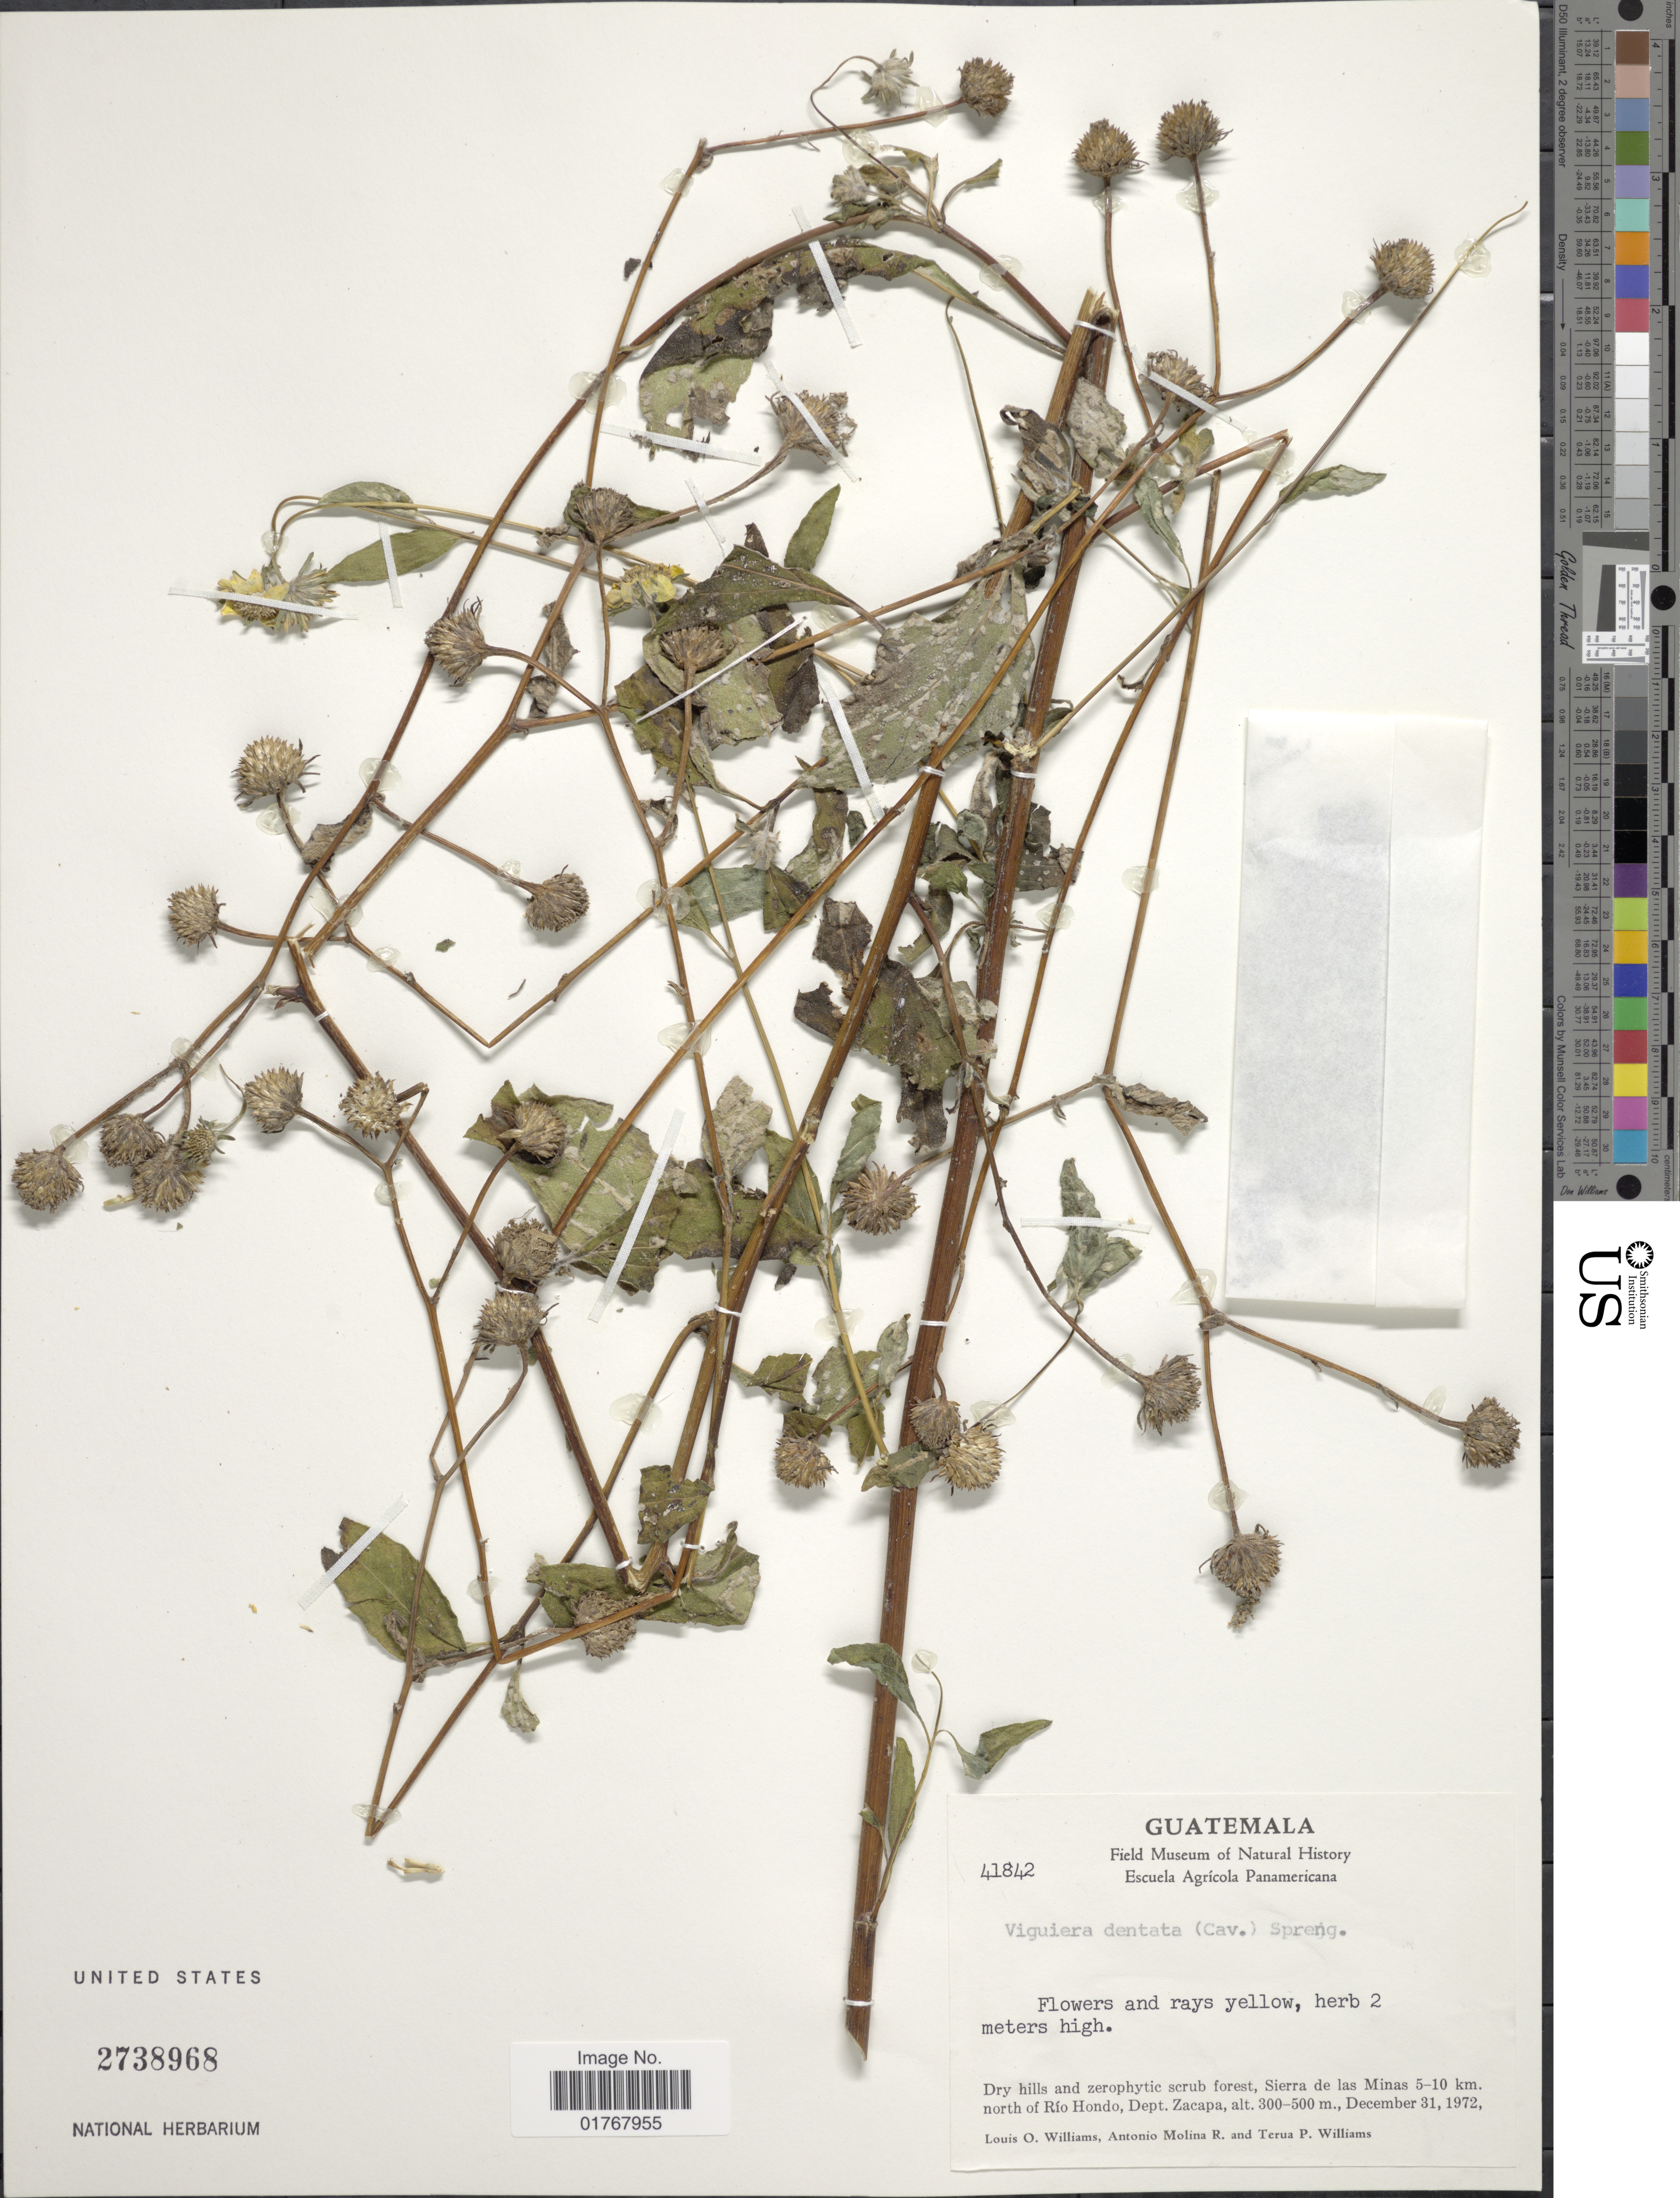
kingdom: Plantae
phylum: Tracheophyta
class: Magnoliopsida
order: Asterales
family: Asteraceae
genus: Viguiera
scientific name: Viguiera dentata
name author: (Cav.) Spreng.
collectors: L. O. Williams, A. Molina R. & T. P. Williams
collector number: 41842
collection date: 1972-12-31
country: Guatemala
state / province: Zacapa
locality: Dry hills and zerophytic scrub forest, Sierra de las Minas 5-10 km. north of Río Hondo, Dept. Zacapa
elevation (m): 300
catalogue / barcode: US 2738968